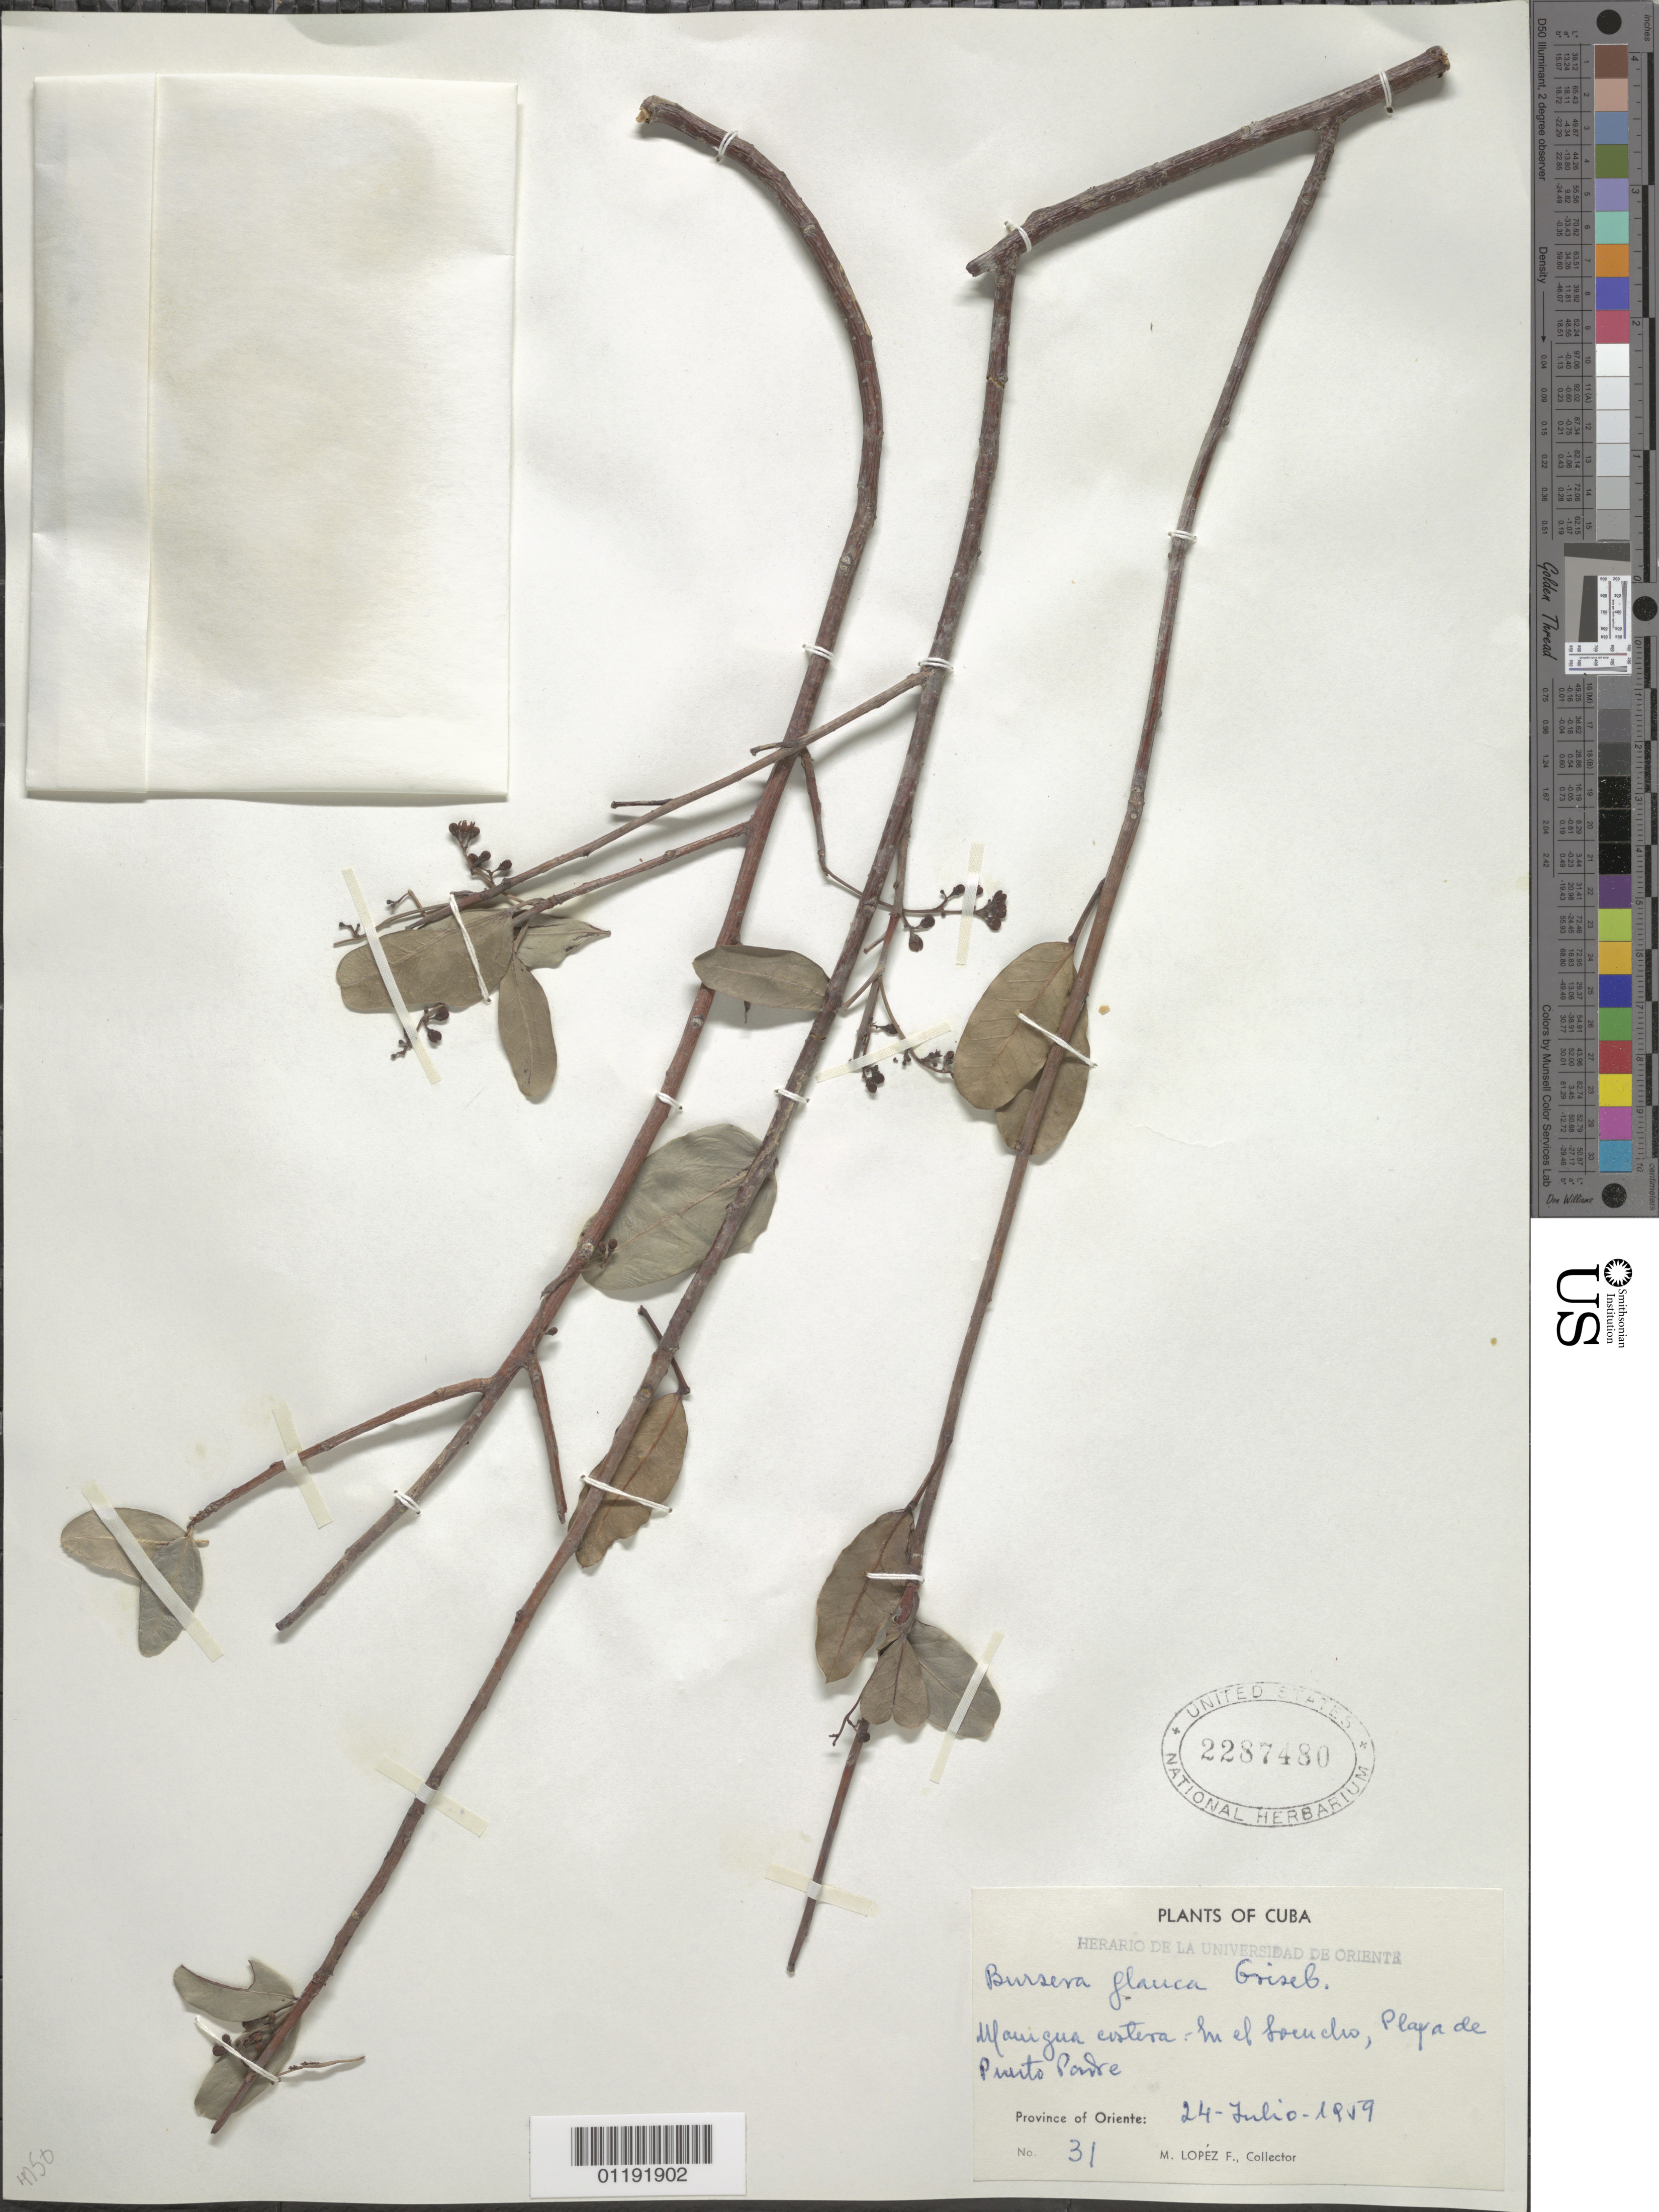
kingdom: Plantae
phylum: Tracheophyta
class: Magnoliopsida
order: Sapindales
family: Burseraceae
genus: Bursera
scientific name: Bursera glauca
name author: Griseb.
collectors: M. Lopéz-F.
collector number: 31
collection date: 1959-07-24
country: Cuba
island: Cuba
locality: Playa de Puerto Padre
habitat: Beach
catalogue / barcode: US 2287480